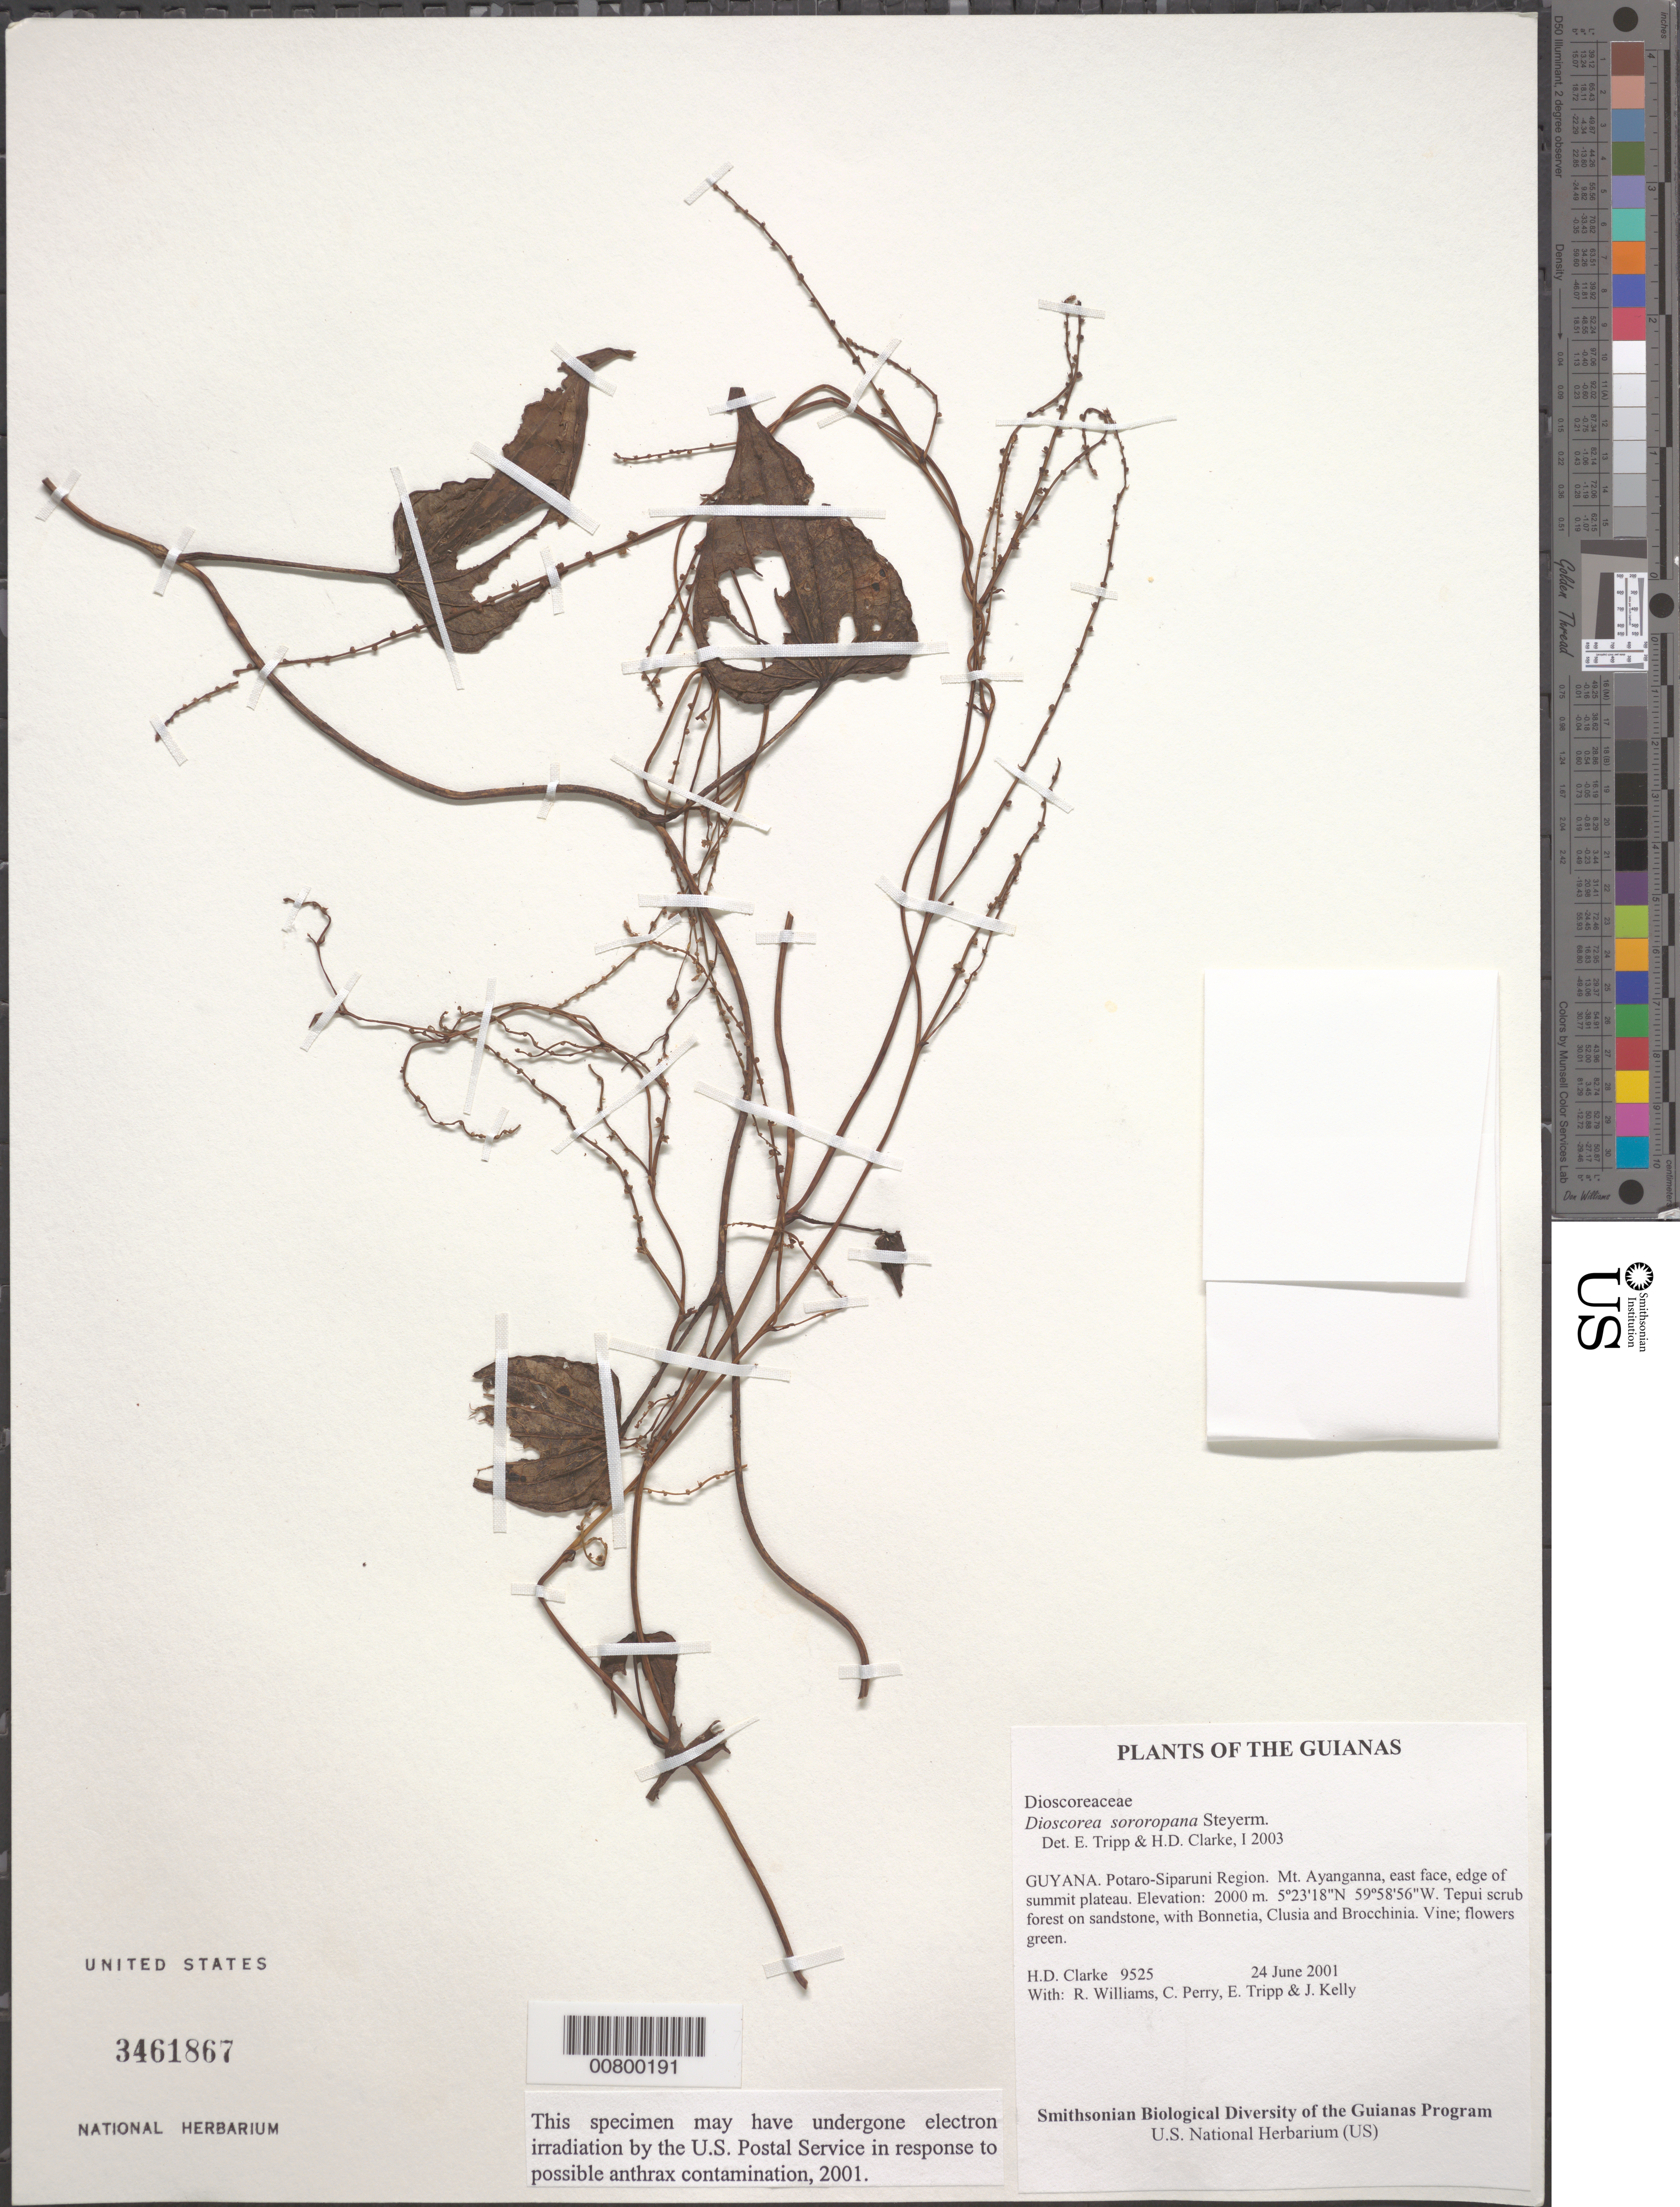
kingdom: Plantae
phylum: Tracheophyta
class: Liliopsida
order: Dioscoreales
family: Dioscoreaceae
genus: Dioscorea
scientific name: Dioscorea sororopana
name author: Steyerm.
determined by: Tripp, E. A.; Clarke, H. D.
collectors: H. D. Clarke, R. Williams, C. Perry, E. Tripp & J. Kelly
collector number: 9525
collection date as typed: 24 June 2001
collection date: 2001-06-24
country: Guyana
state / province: Potaro-Siparuni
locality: Mt. Ayanganna, east face, edge of summit plateau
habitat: Tepui scrub forest on sandstone, with Bonnetia, Clusia and Brocchinia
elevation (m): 2000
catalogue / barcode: US 3461867